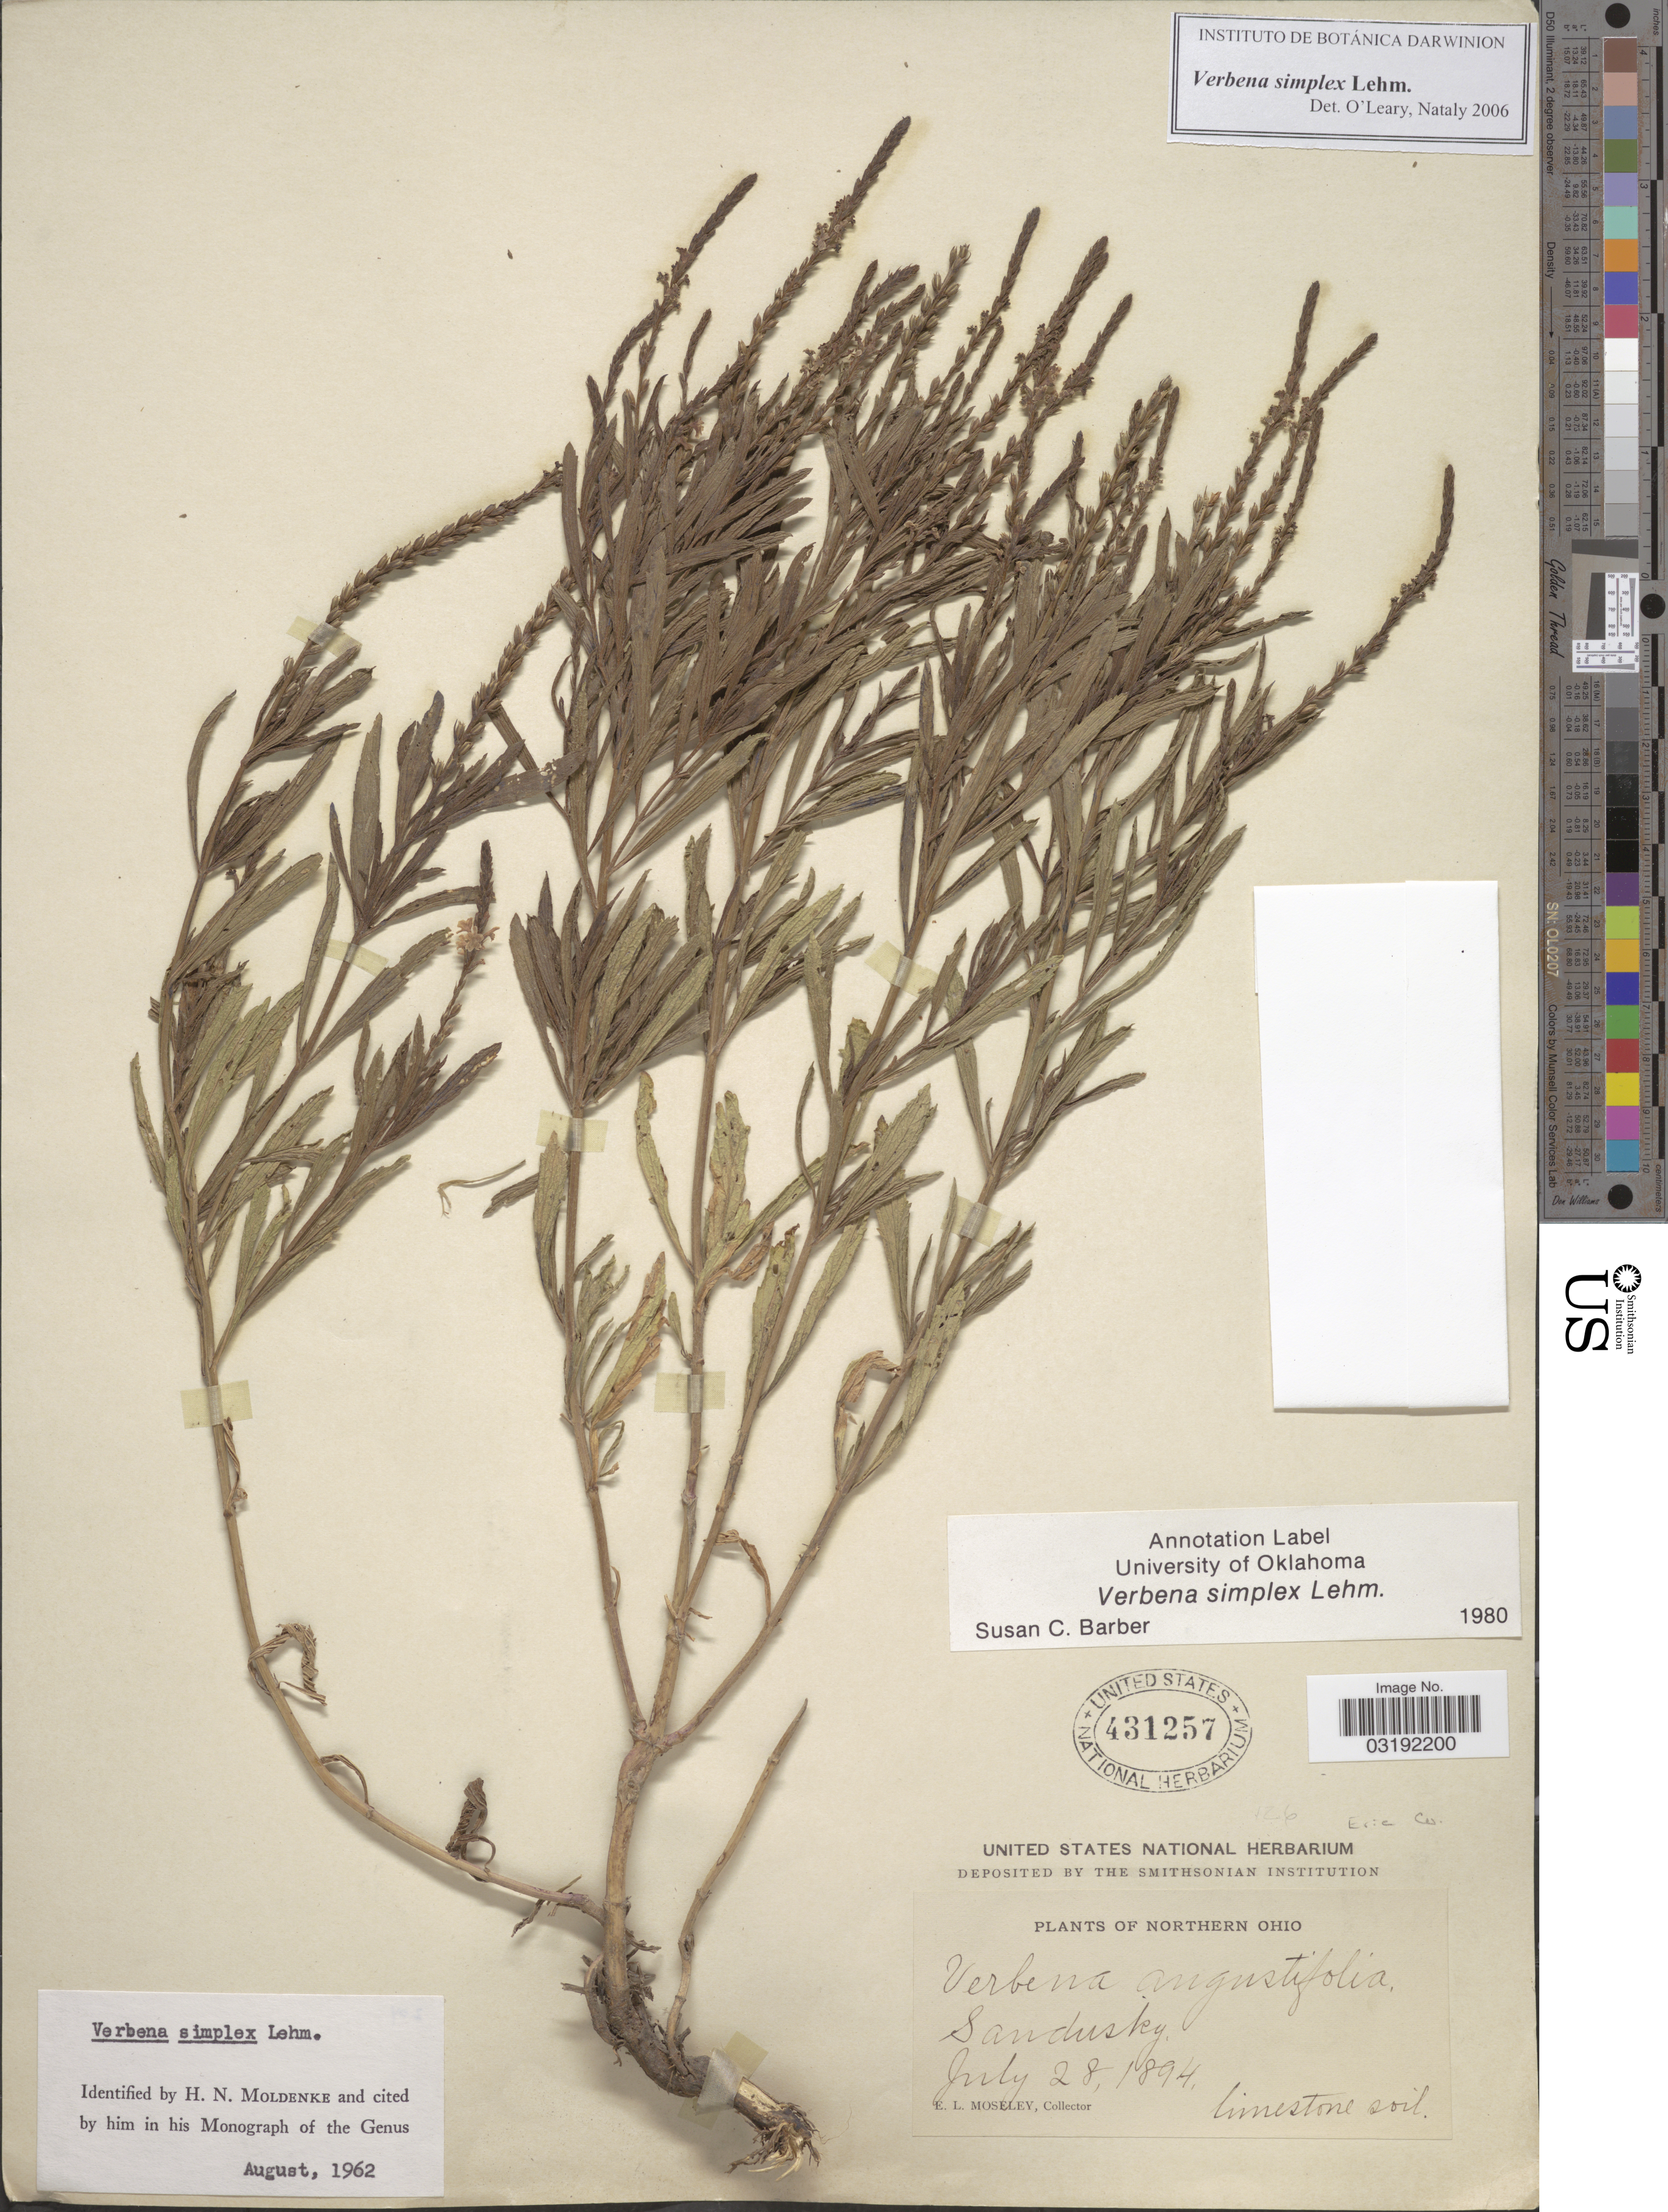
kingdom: Plantae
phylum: Tracheophyta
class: Magnoliopsida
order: Lamiales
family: Verbenaceae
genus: Verbena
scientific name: Verbena simplex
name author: F. Lehm.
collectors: E. Moseley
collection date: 1894-07-28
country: United States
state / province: Ohio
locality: Northern Ohio. Sandusky. Erie Co.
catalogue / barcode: US 431257